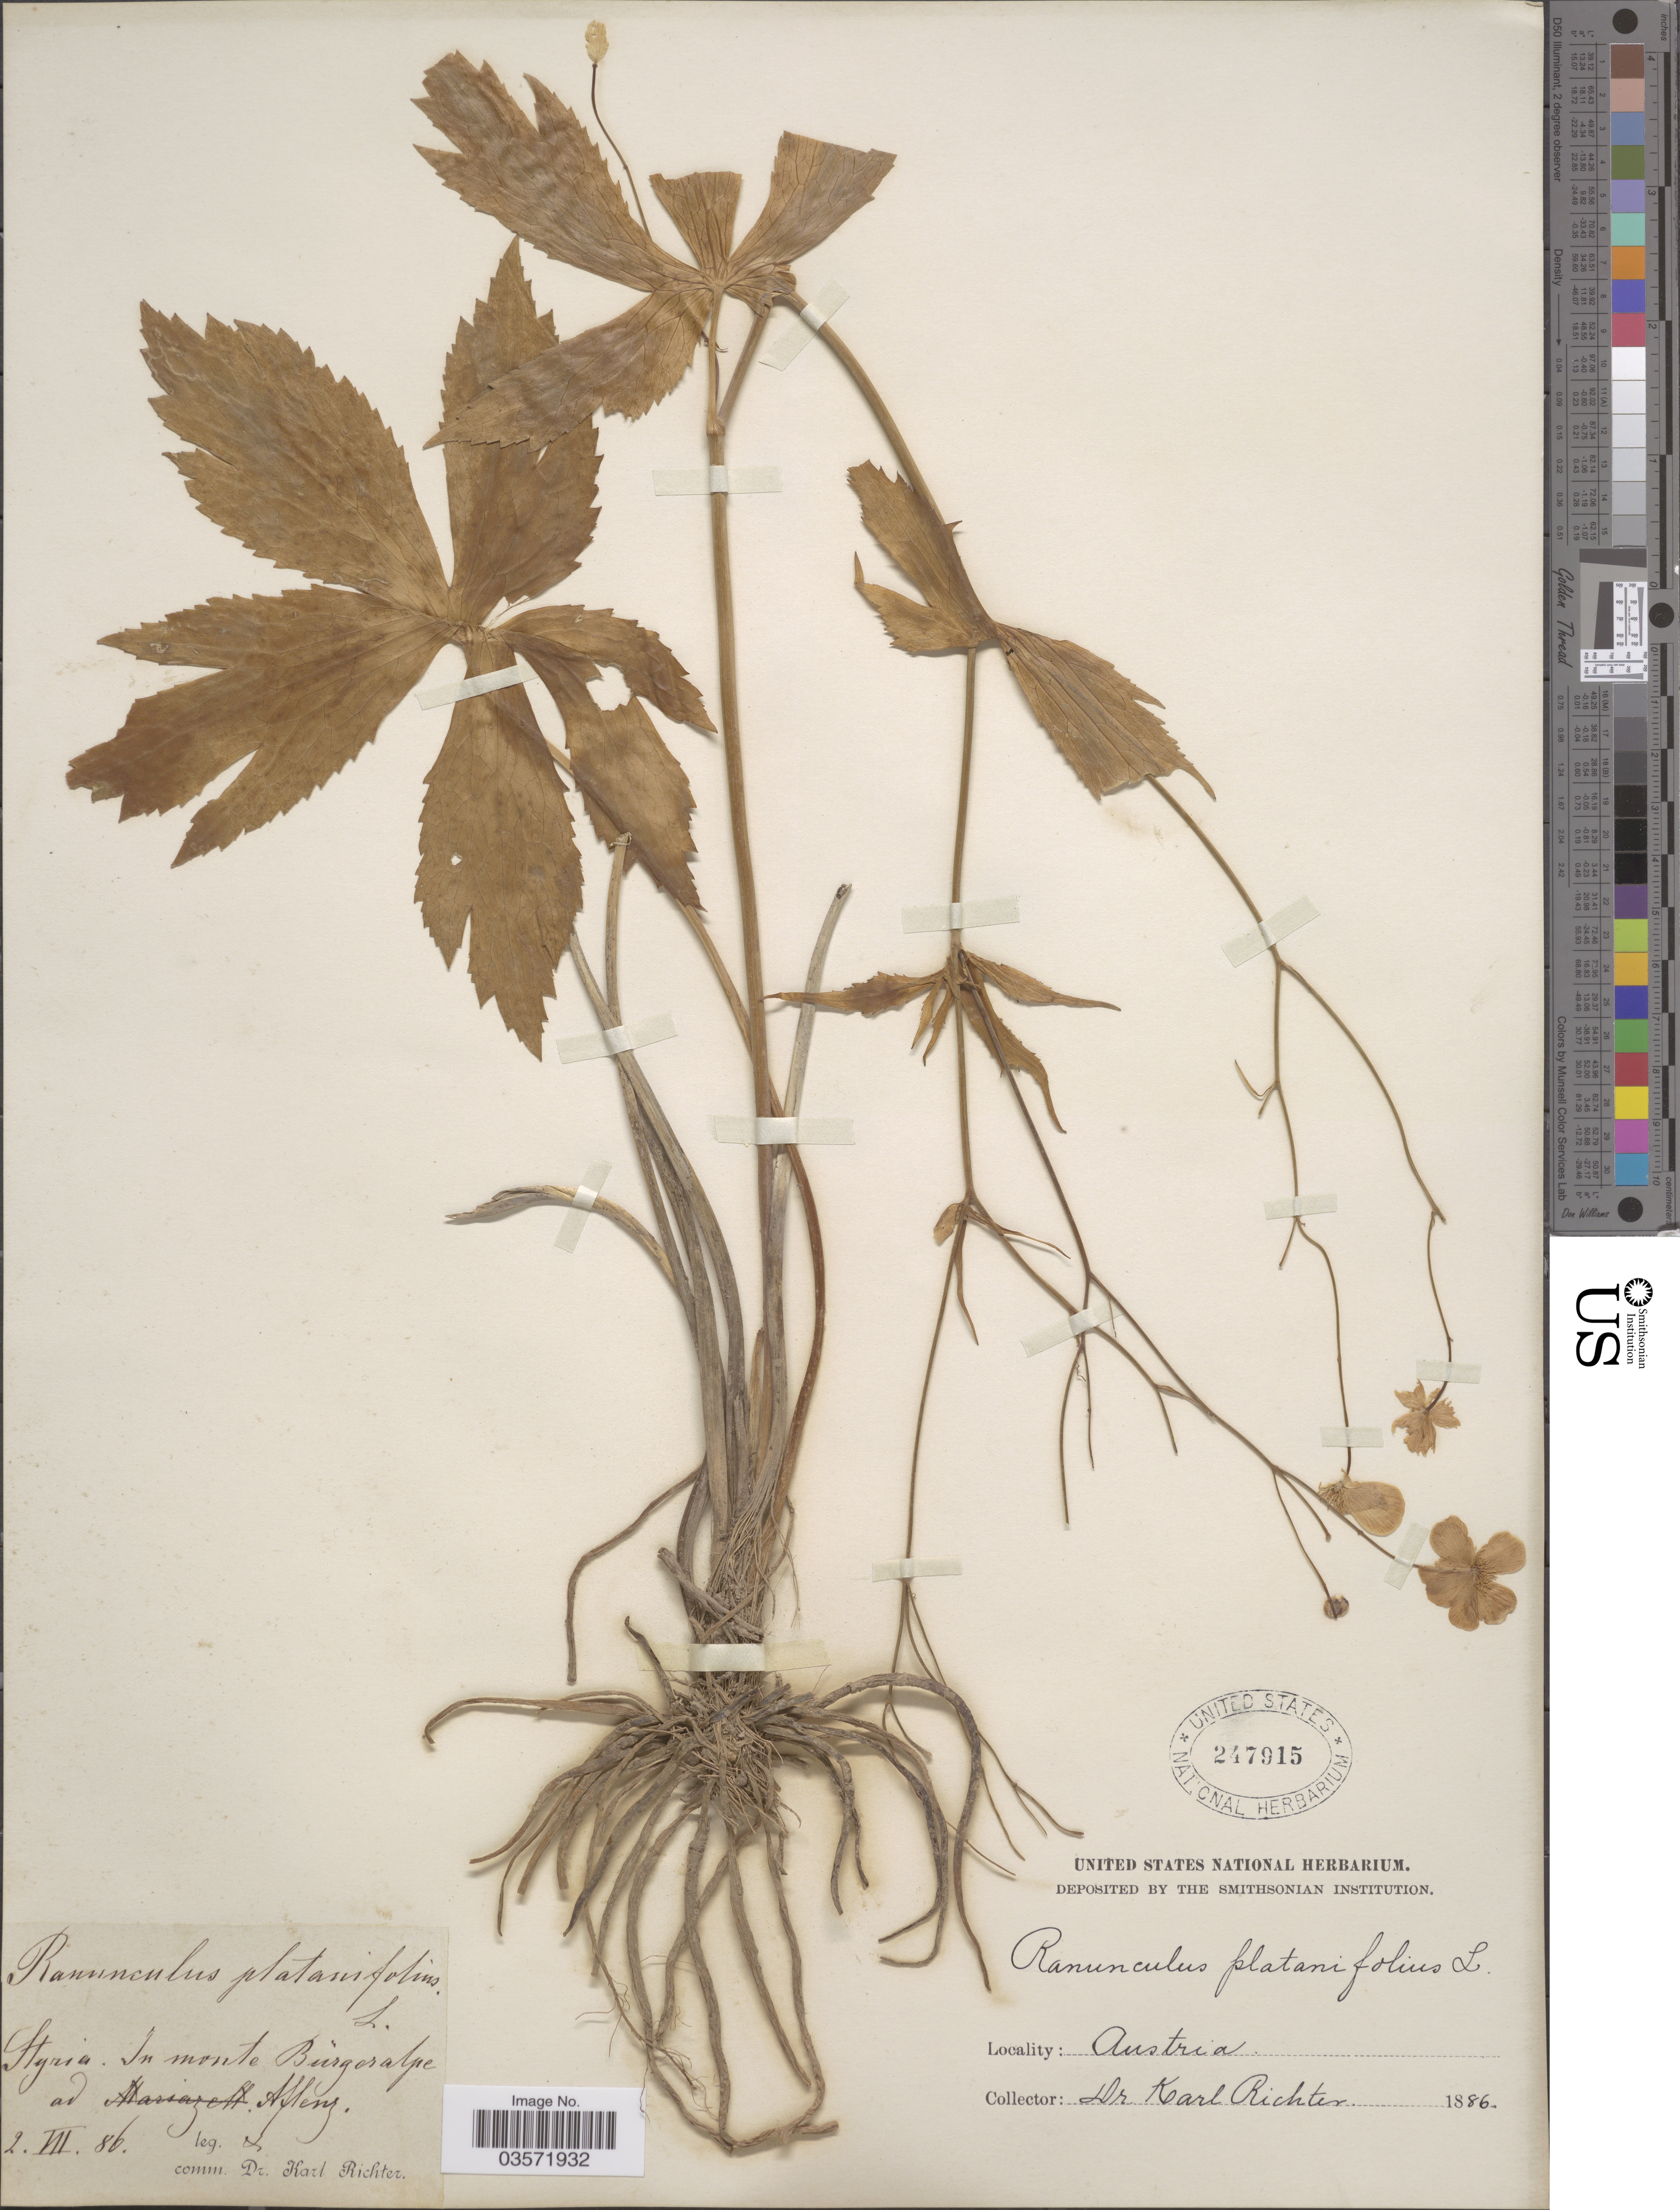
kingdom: Plantae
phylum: Tracheophyta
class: Magnoliopsida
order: Ranunculales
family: Ranunculaceae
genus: Ranunculus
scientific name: Ranunculus platanifolius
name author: L.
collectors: K. Richter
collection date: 1886-07-02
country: Austria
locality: Styria. In monte Bürgeralpe ad Aflenz.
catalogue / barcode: US 247915